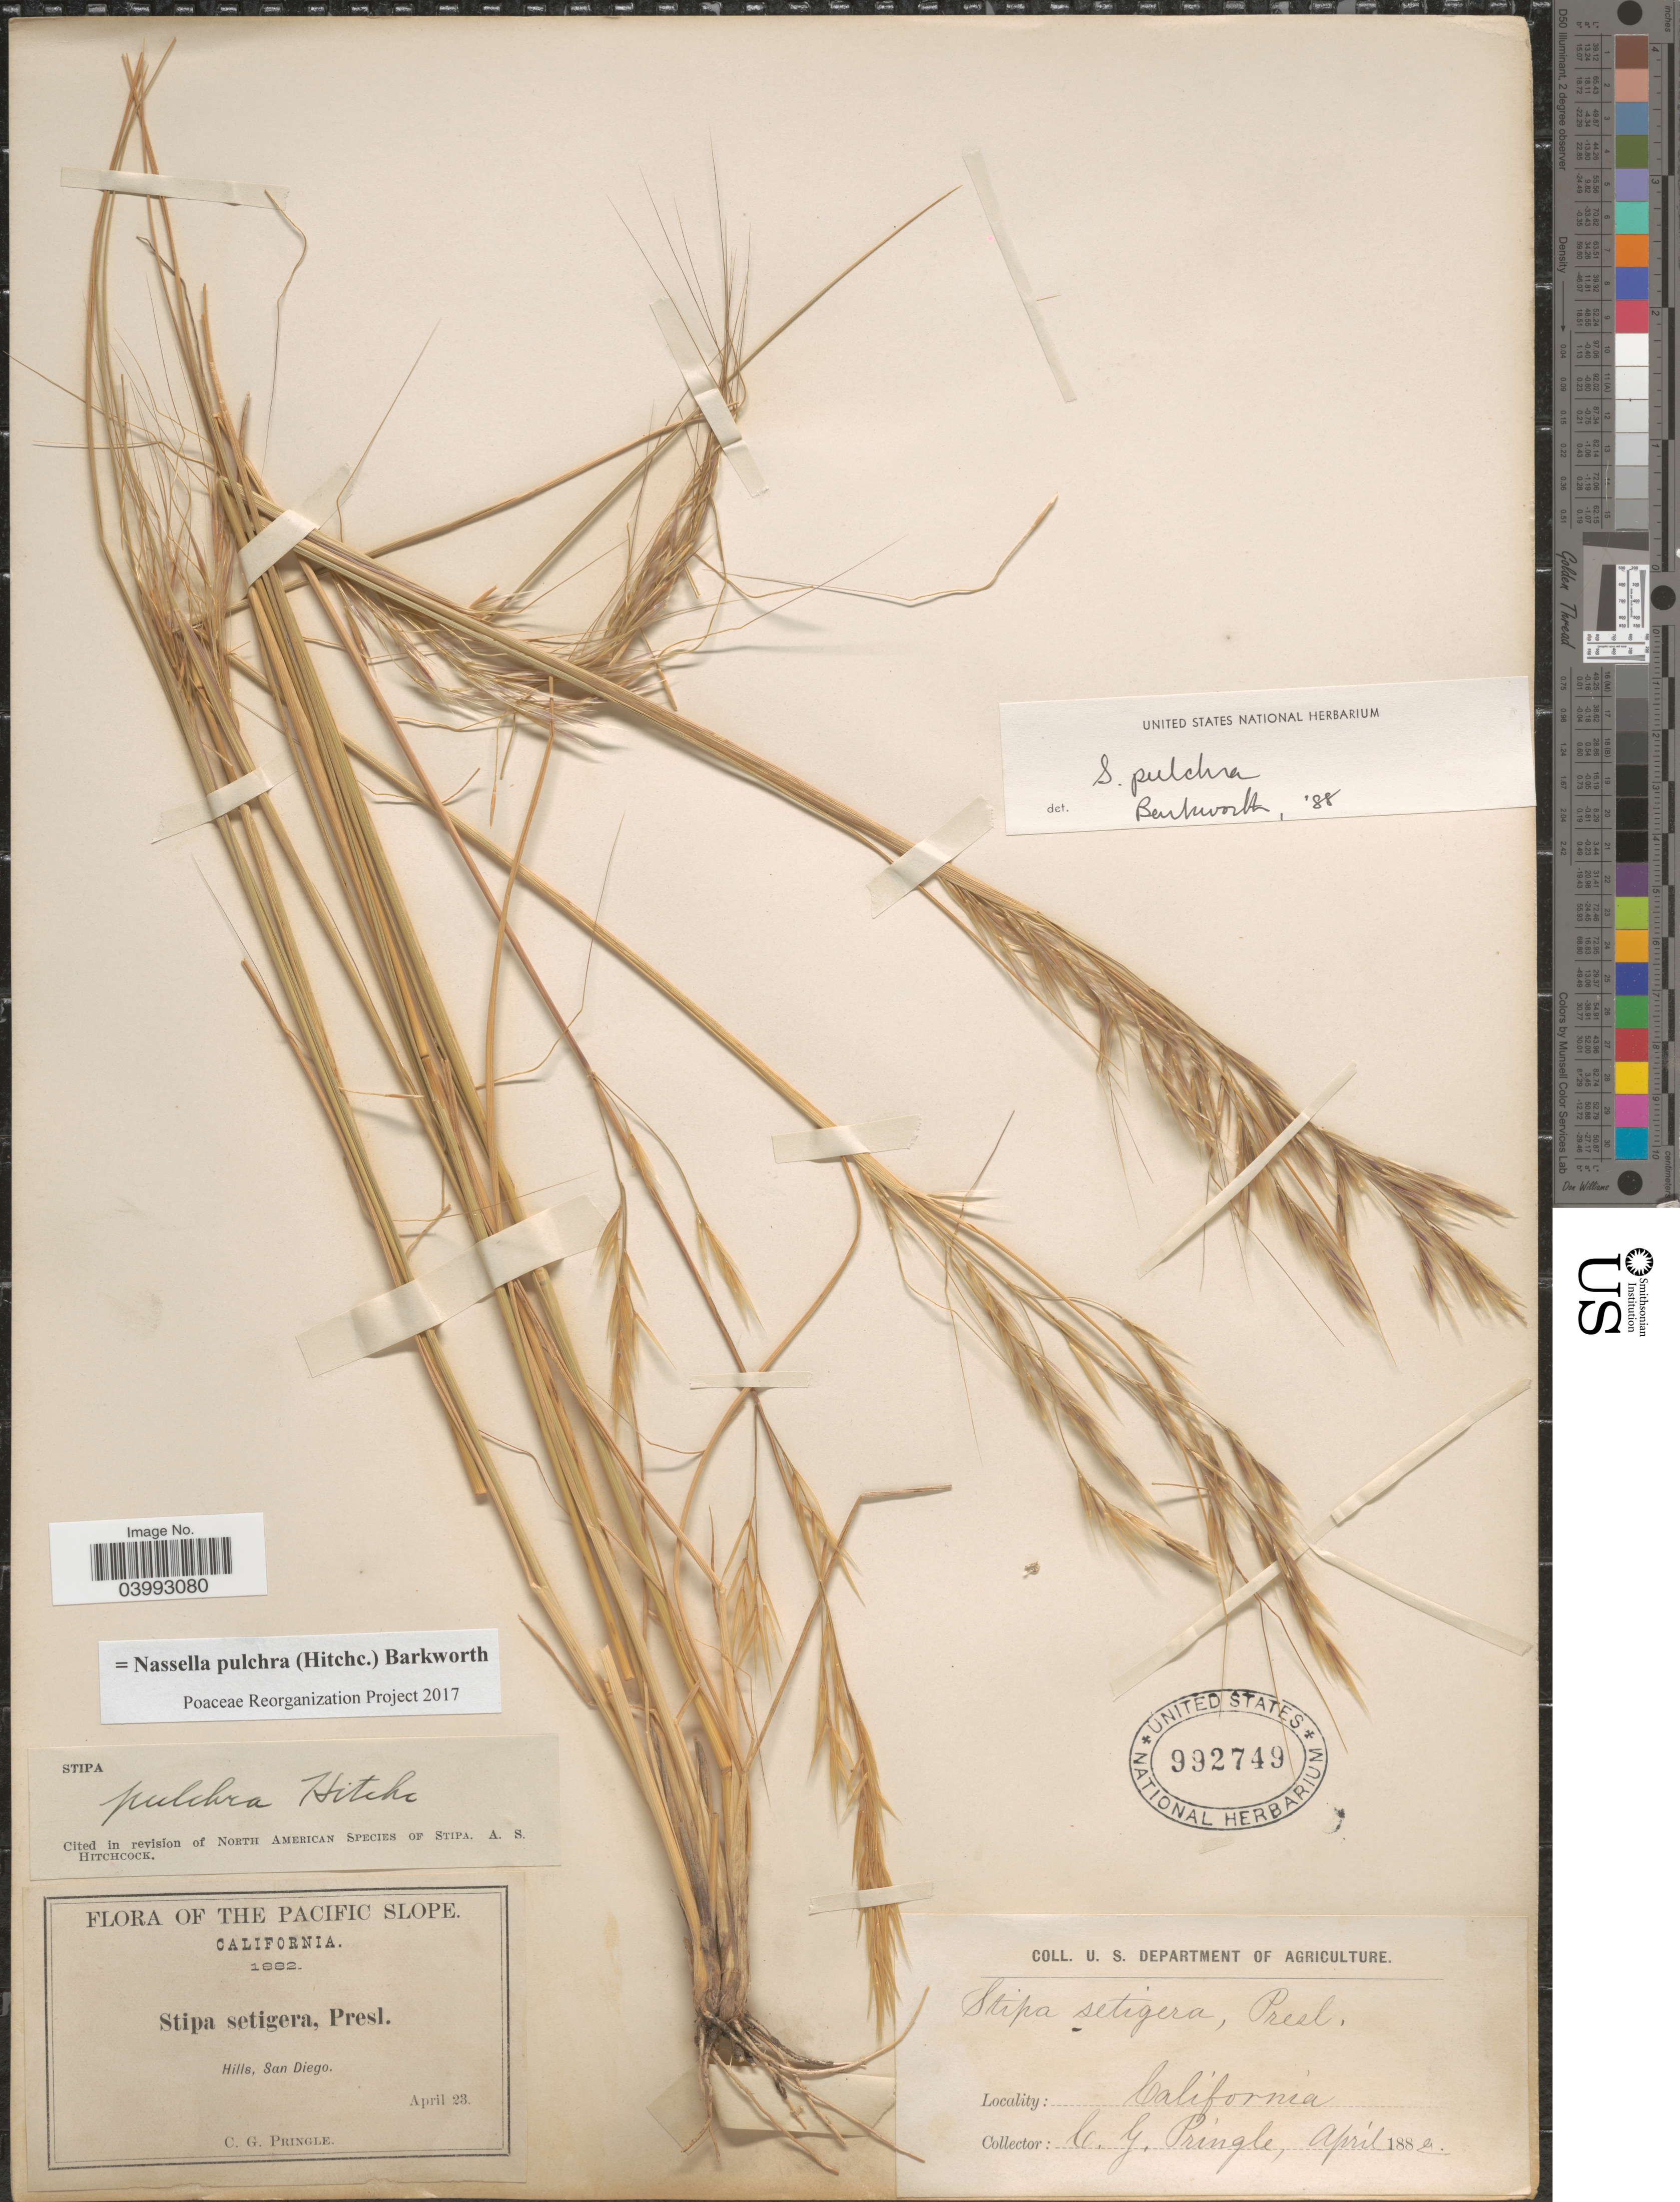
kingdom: Plantae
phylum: Tracheophyta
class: Liliopsida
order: Poales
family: Poaceae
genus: Nassella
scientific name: Nassella pulchra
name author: (Hitchc.) Barkworth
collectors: C. G. Pringle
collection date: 1882-04-23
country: United States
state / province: California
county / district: San Diego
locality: The Pacific Slope. Hills, San Diego.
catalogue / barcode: US 992749